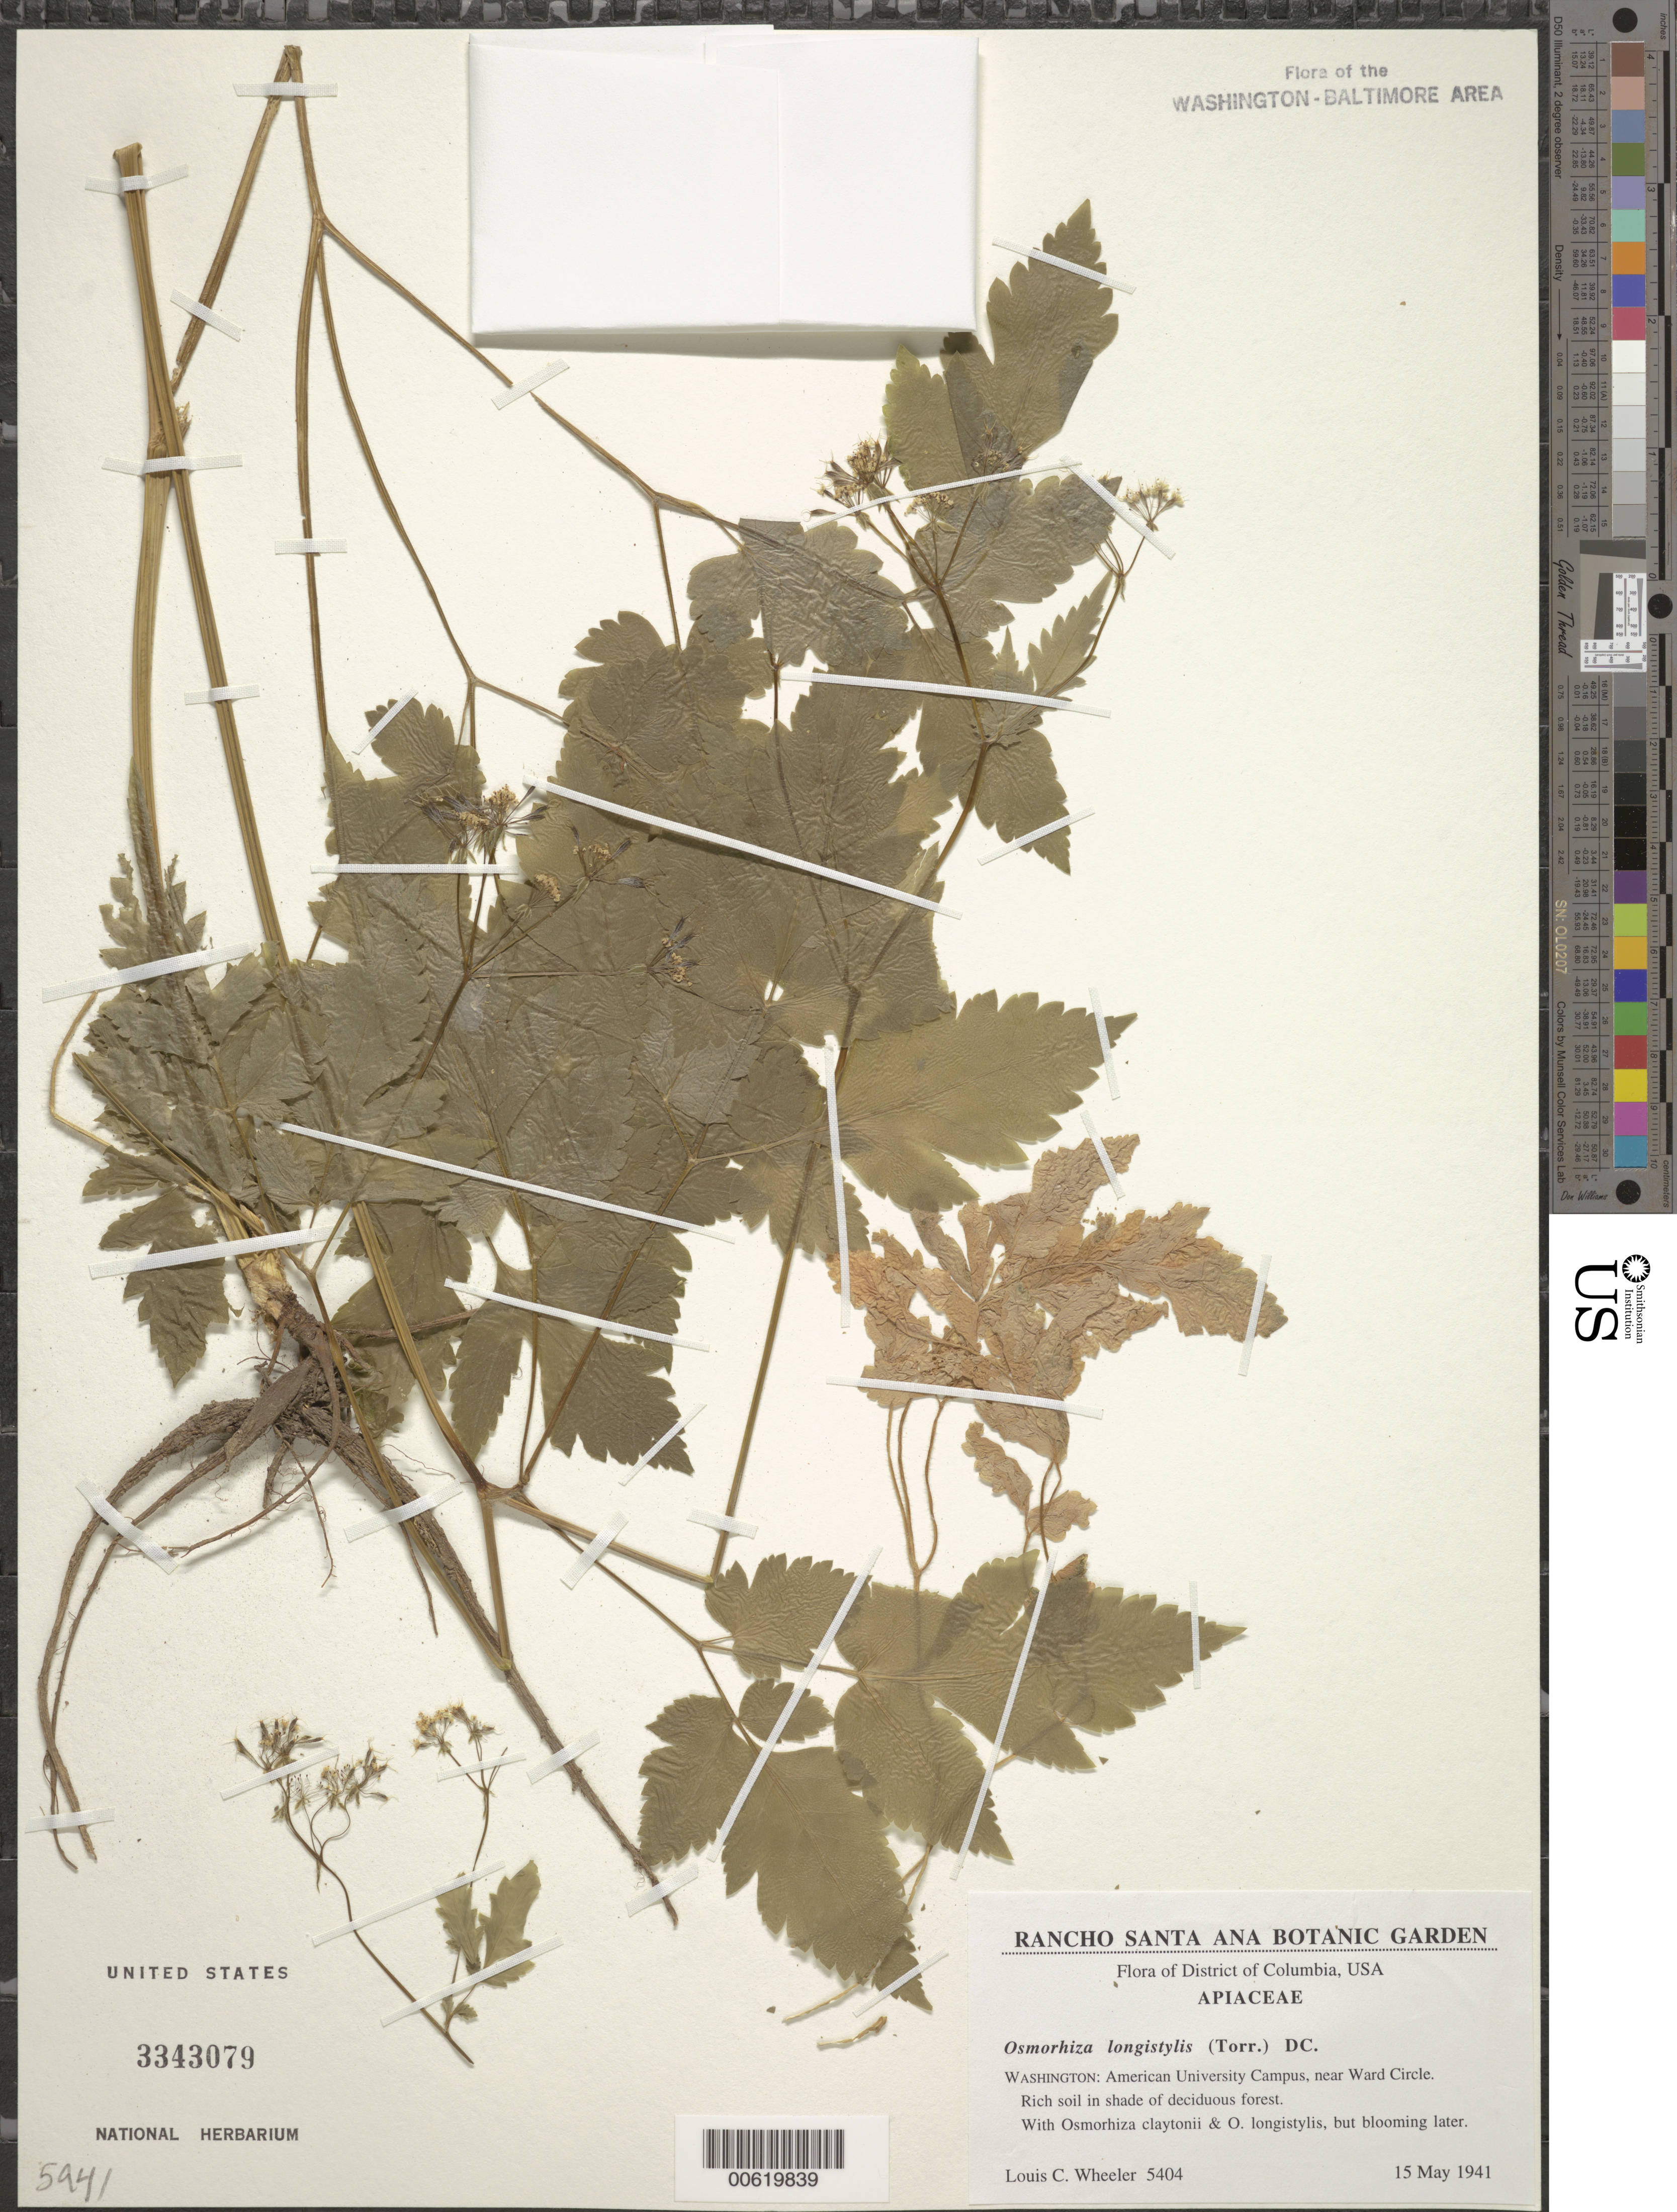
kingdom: Plantae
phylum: Tracheophyta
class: Magnoliopsida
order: Apiales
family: Apiaceae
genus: Osmorhiza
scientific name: Osmorhiza longistylis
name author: (Torr.) DC.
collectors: L. C. Wheeler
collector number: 5404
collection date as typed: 15 May 1941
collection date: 1941-05-15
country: United States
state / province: District of Columbia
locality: American University Campus, near Ward Circle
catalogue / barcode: US 3343079